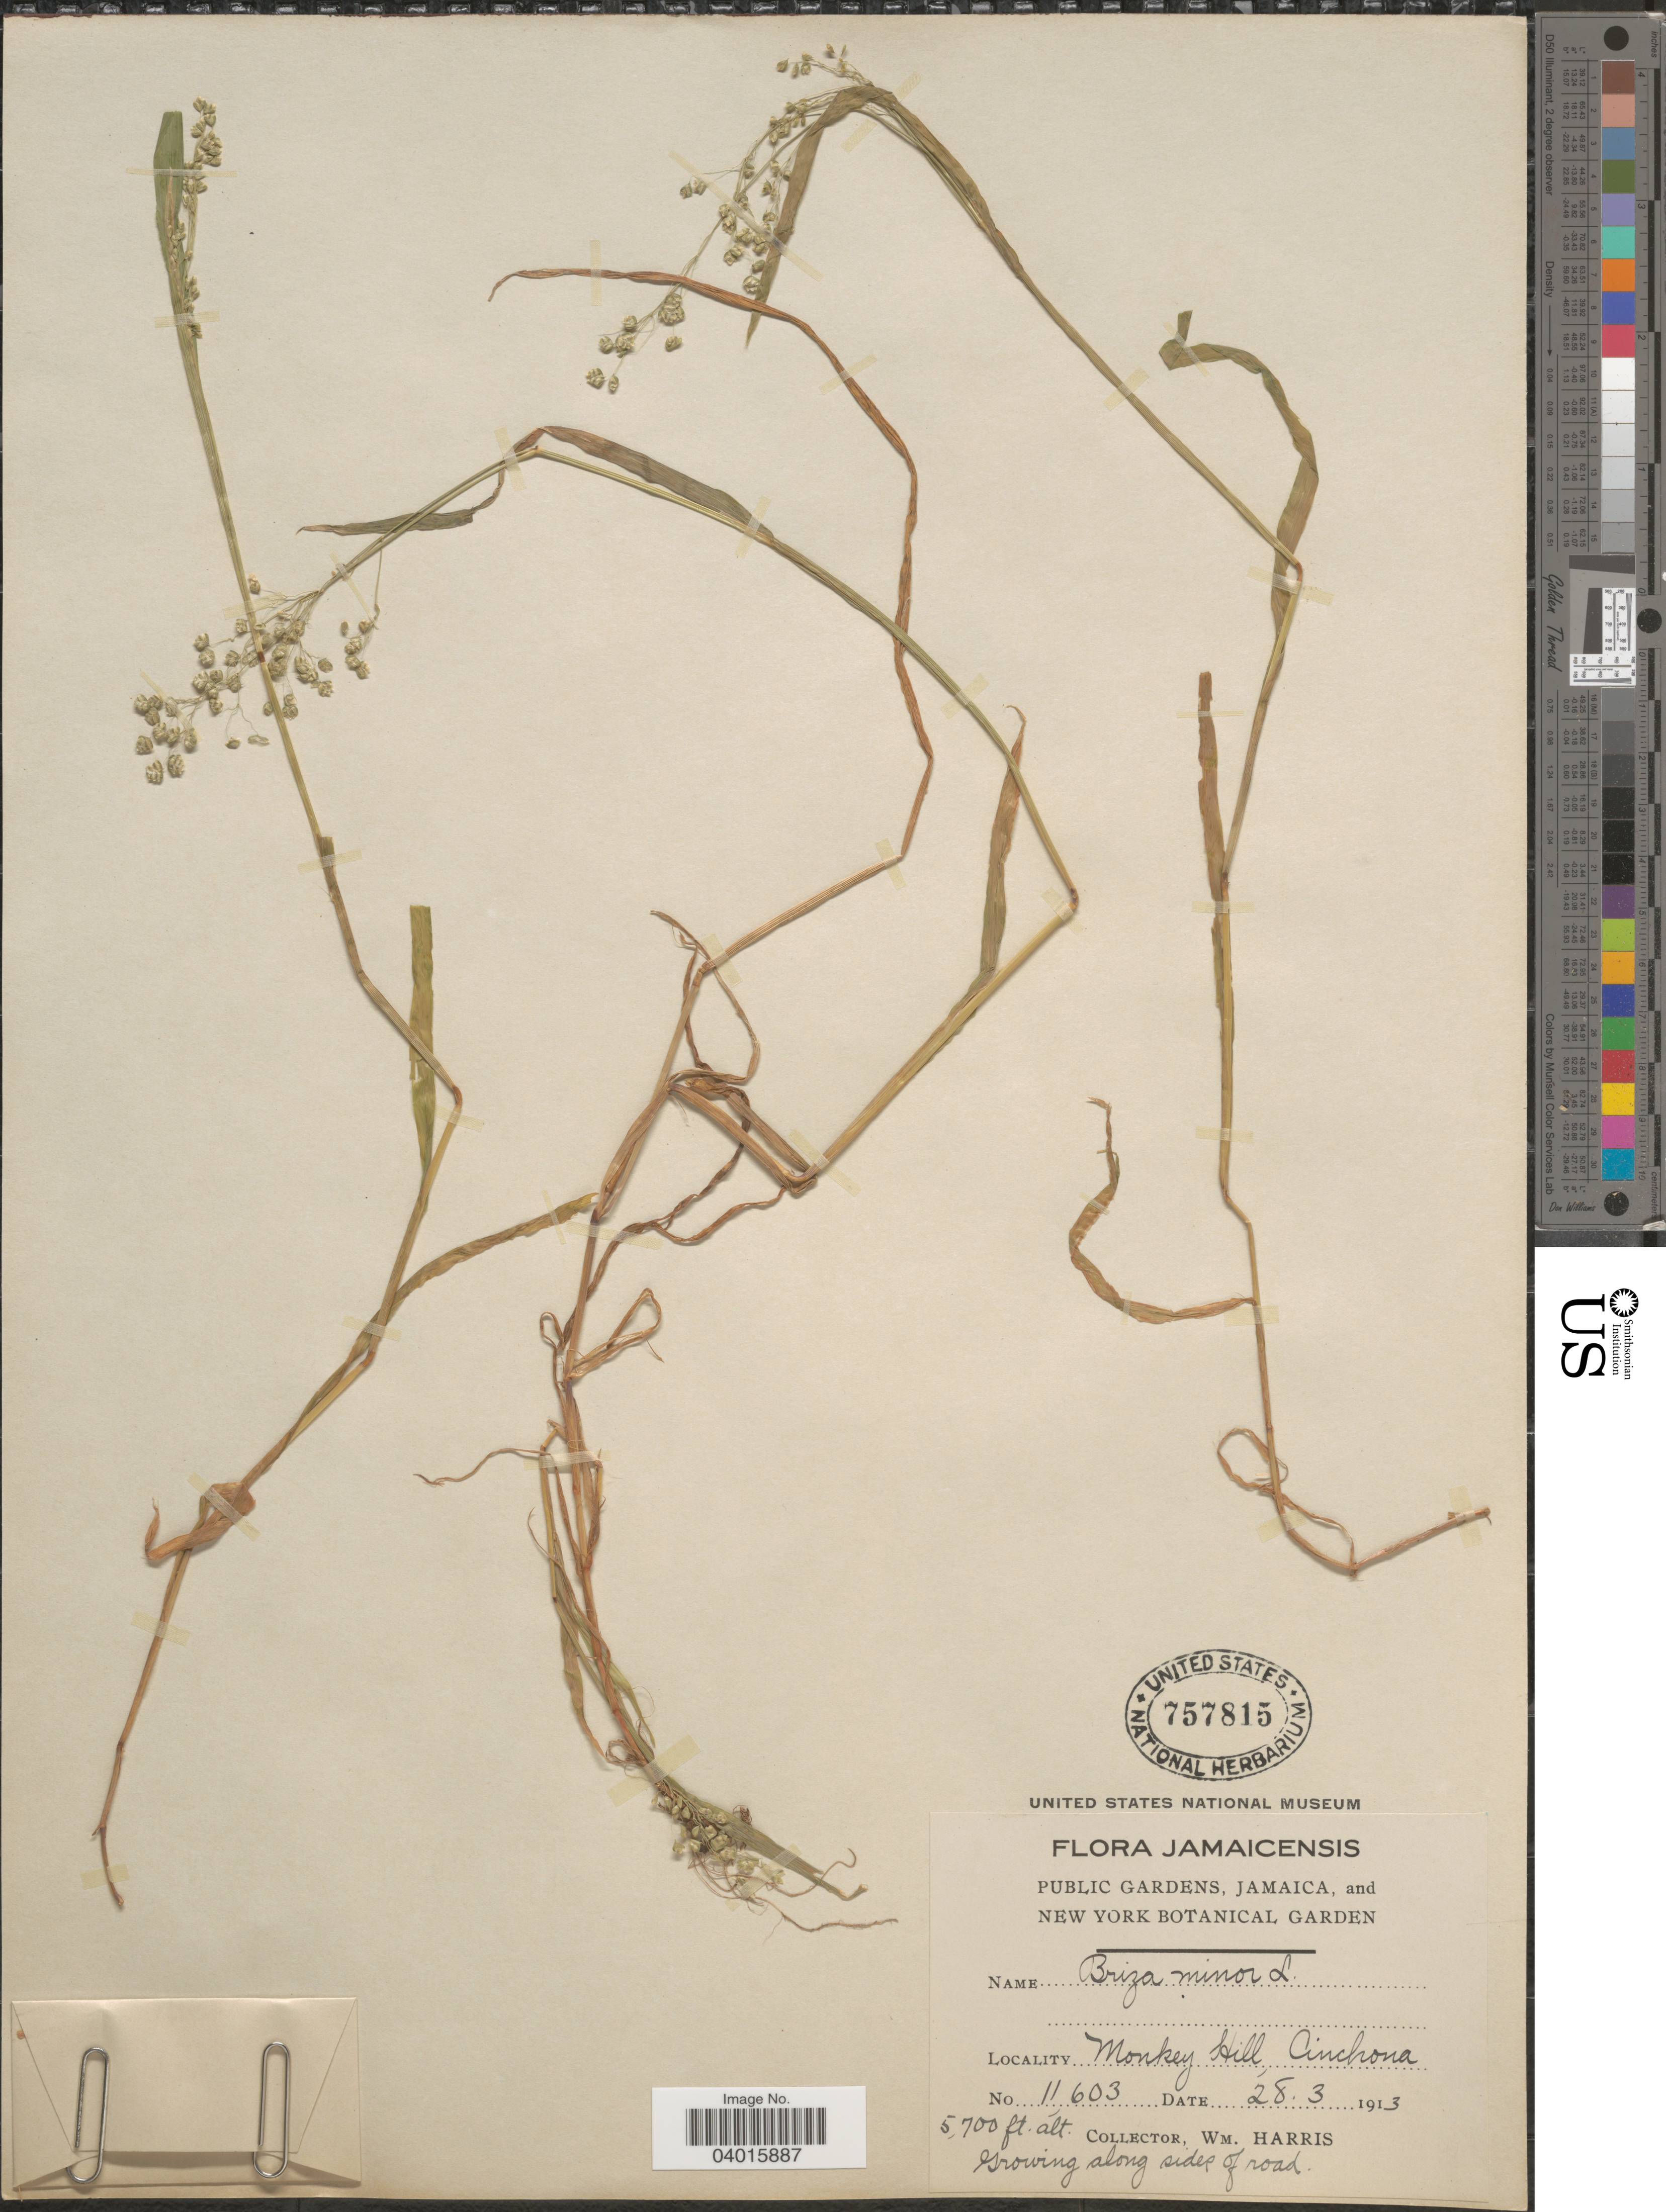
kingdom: Plantae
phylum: Tracheophyta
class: Liliopsida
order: Poales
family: Poaceae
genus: Briza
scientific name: Briza minor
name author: L.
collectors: W. H. Harris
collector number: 11603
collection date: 1913-03-28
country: Jamaica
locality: Monkey Hill, Cinchona.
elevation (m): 1737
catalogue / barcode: US 757815